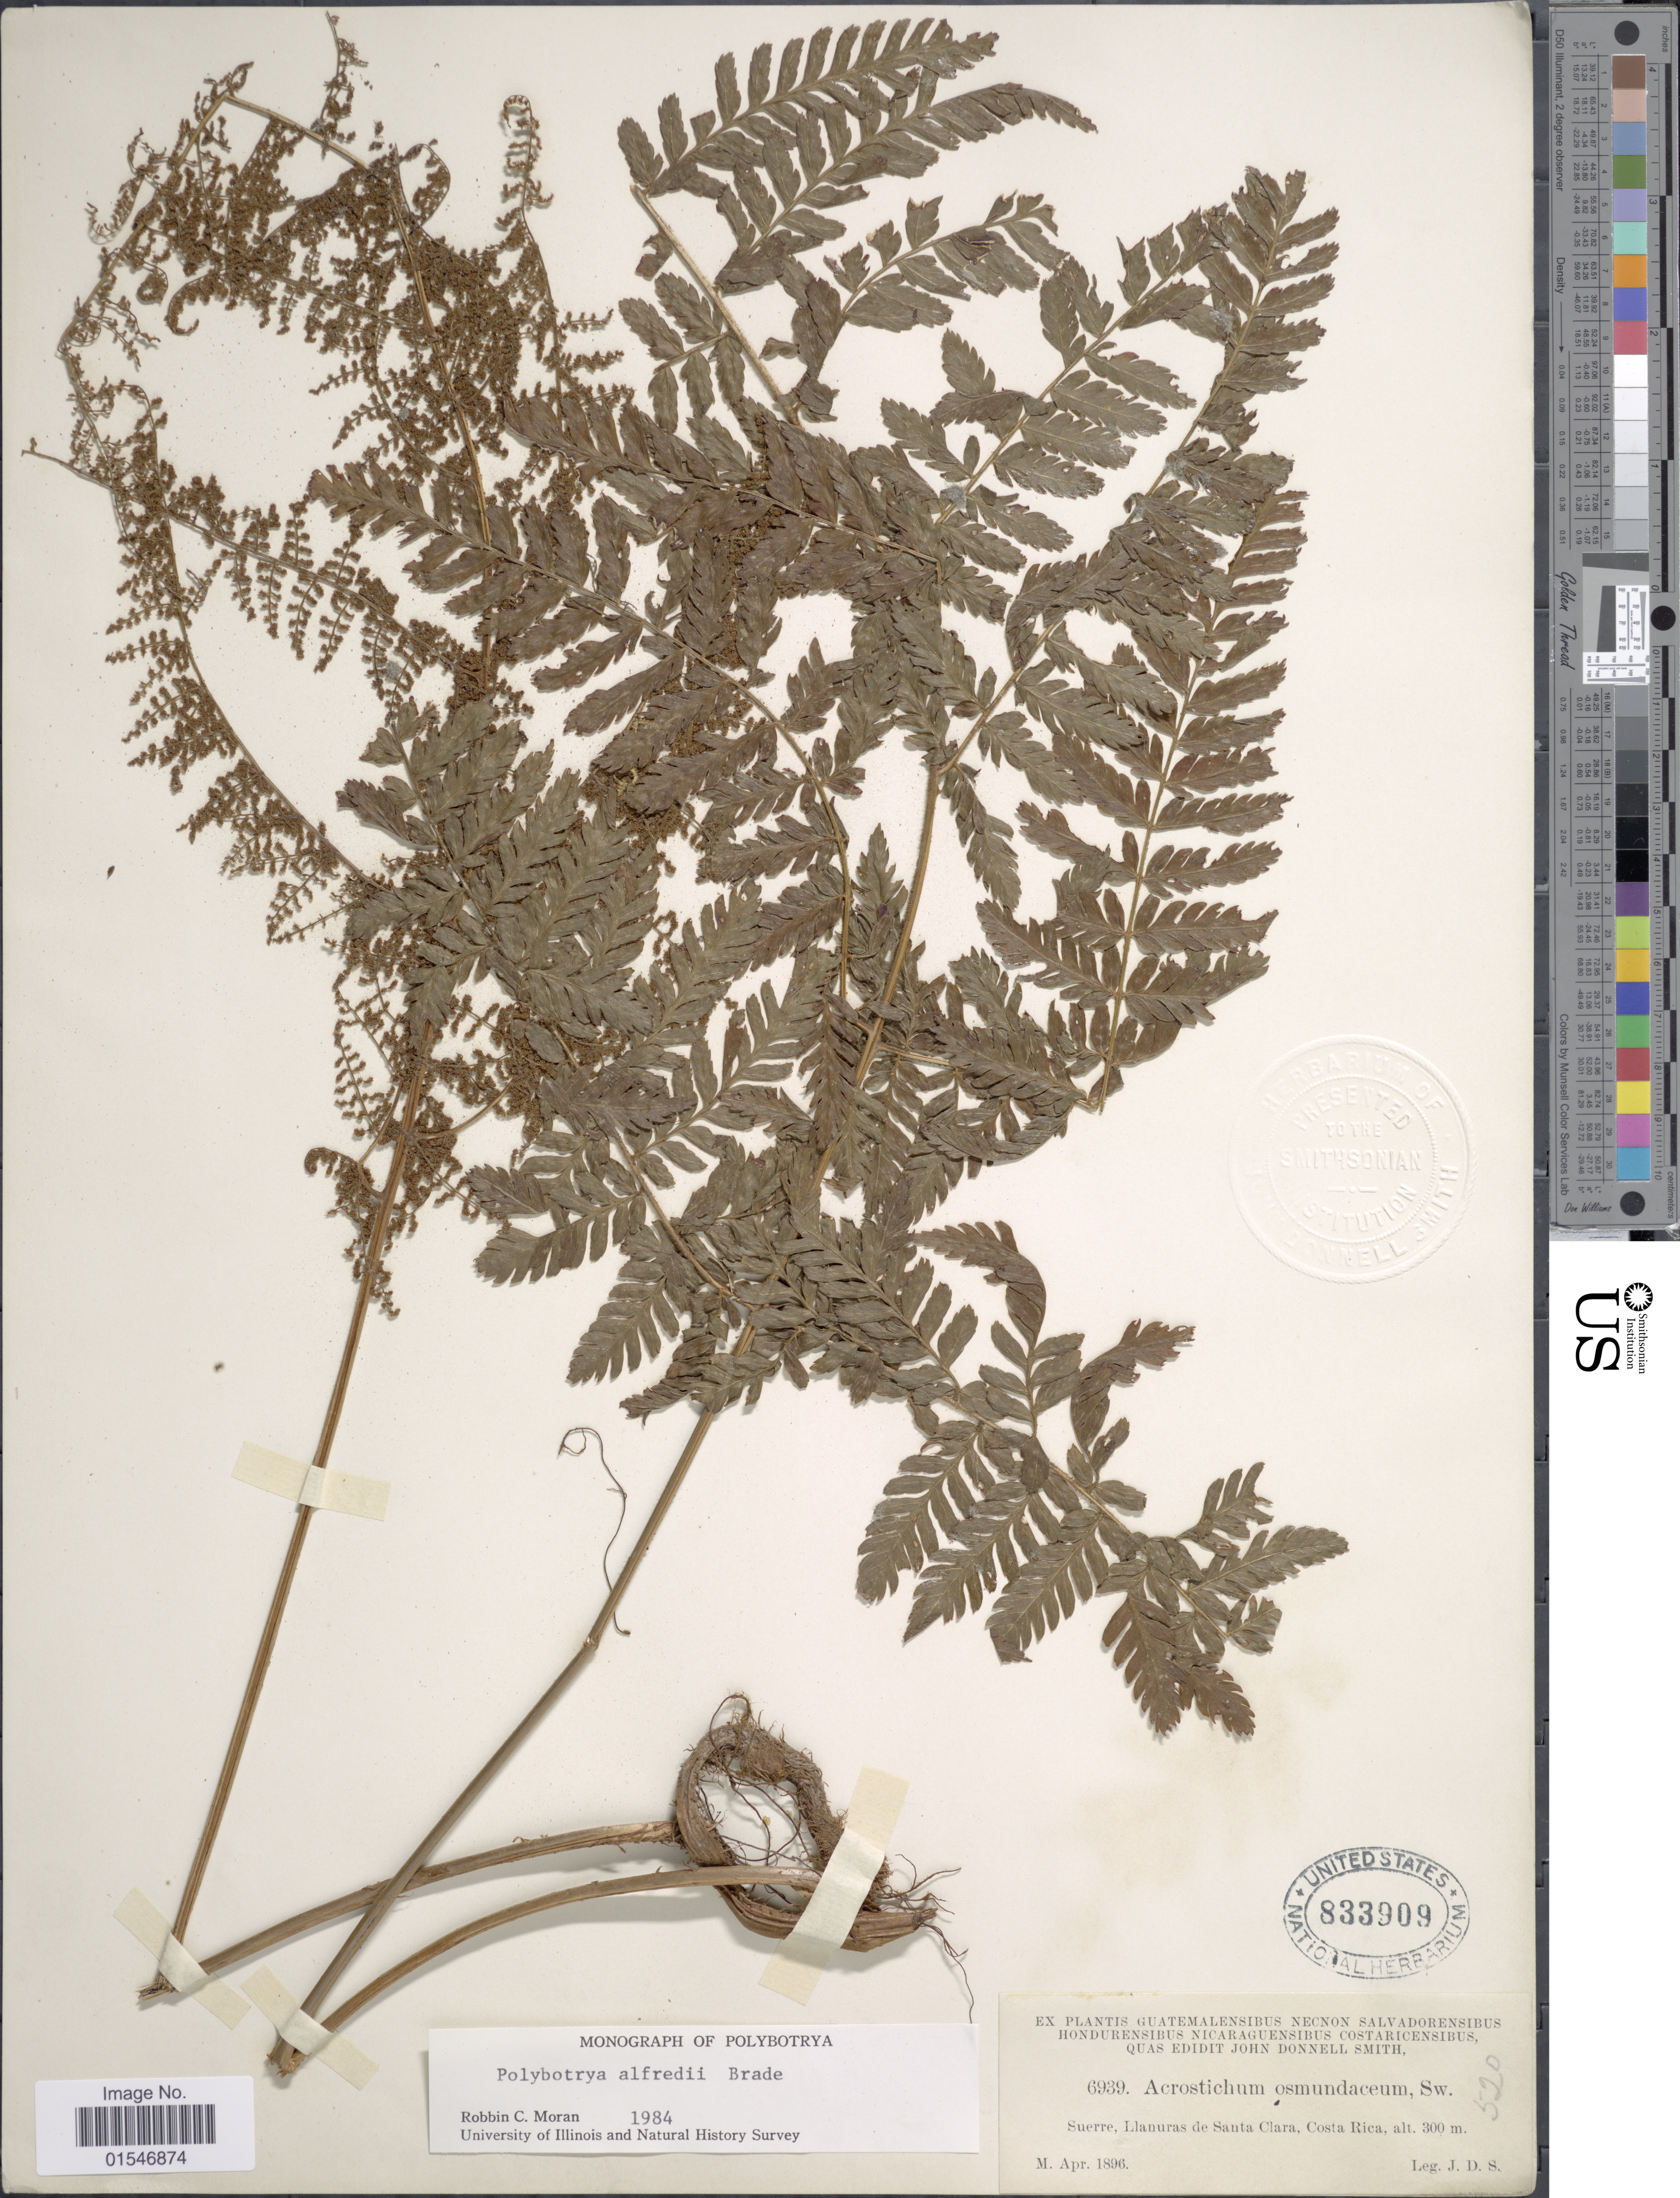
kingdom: Plantae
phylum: Tracheophyta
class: Polypodiopsida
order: Polypodiales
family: Dryopteridaceae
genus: Polybotrya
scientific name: Polybotrya alfredii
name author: Brade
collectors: J. Donnell Smith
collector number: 6939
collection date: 1896-04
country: Costa Rica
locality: Suerre, Llanuras de Santa Clara, Costa Rica.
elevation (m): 300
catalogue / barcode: US 833909